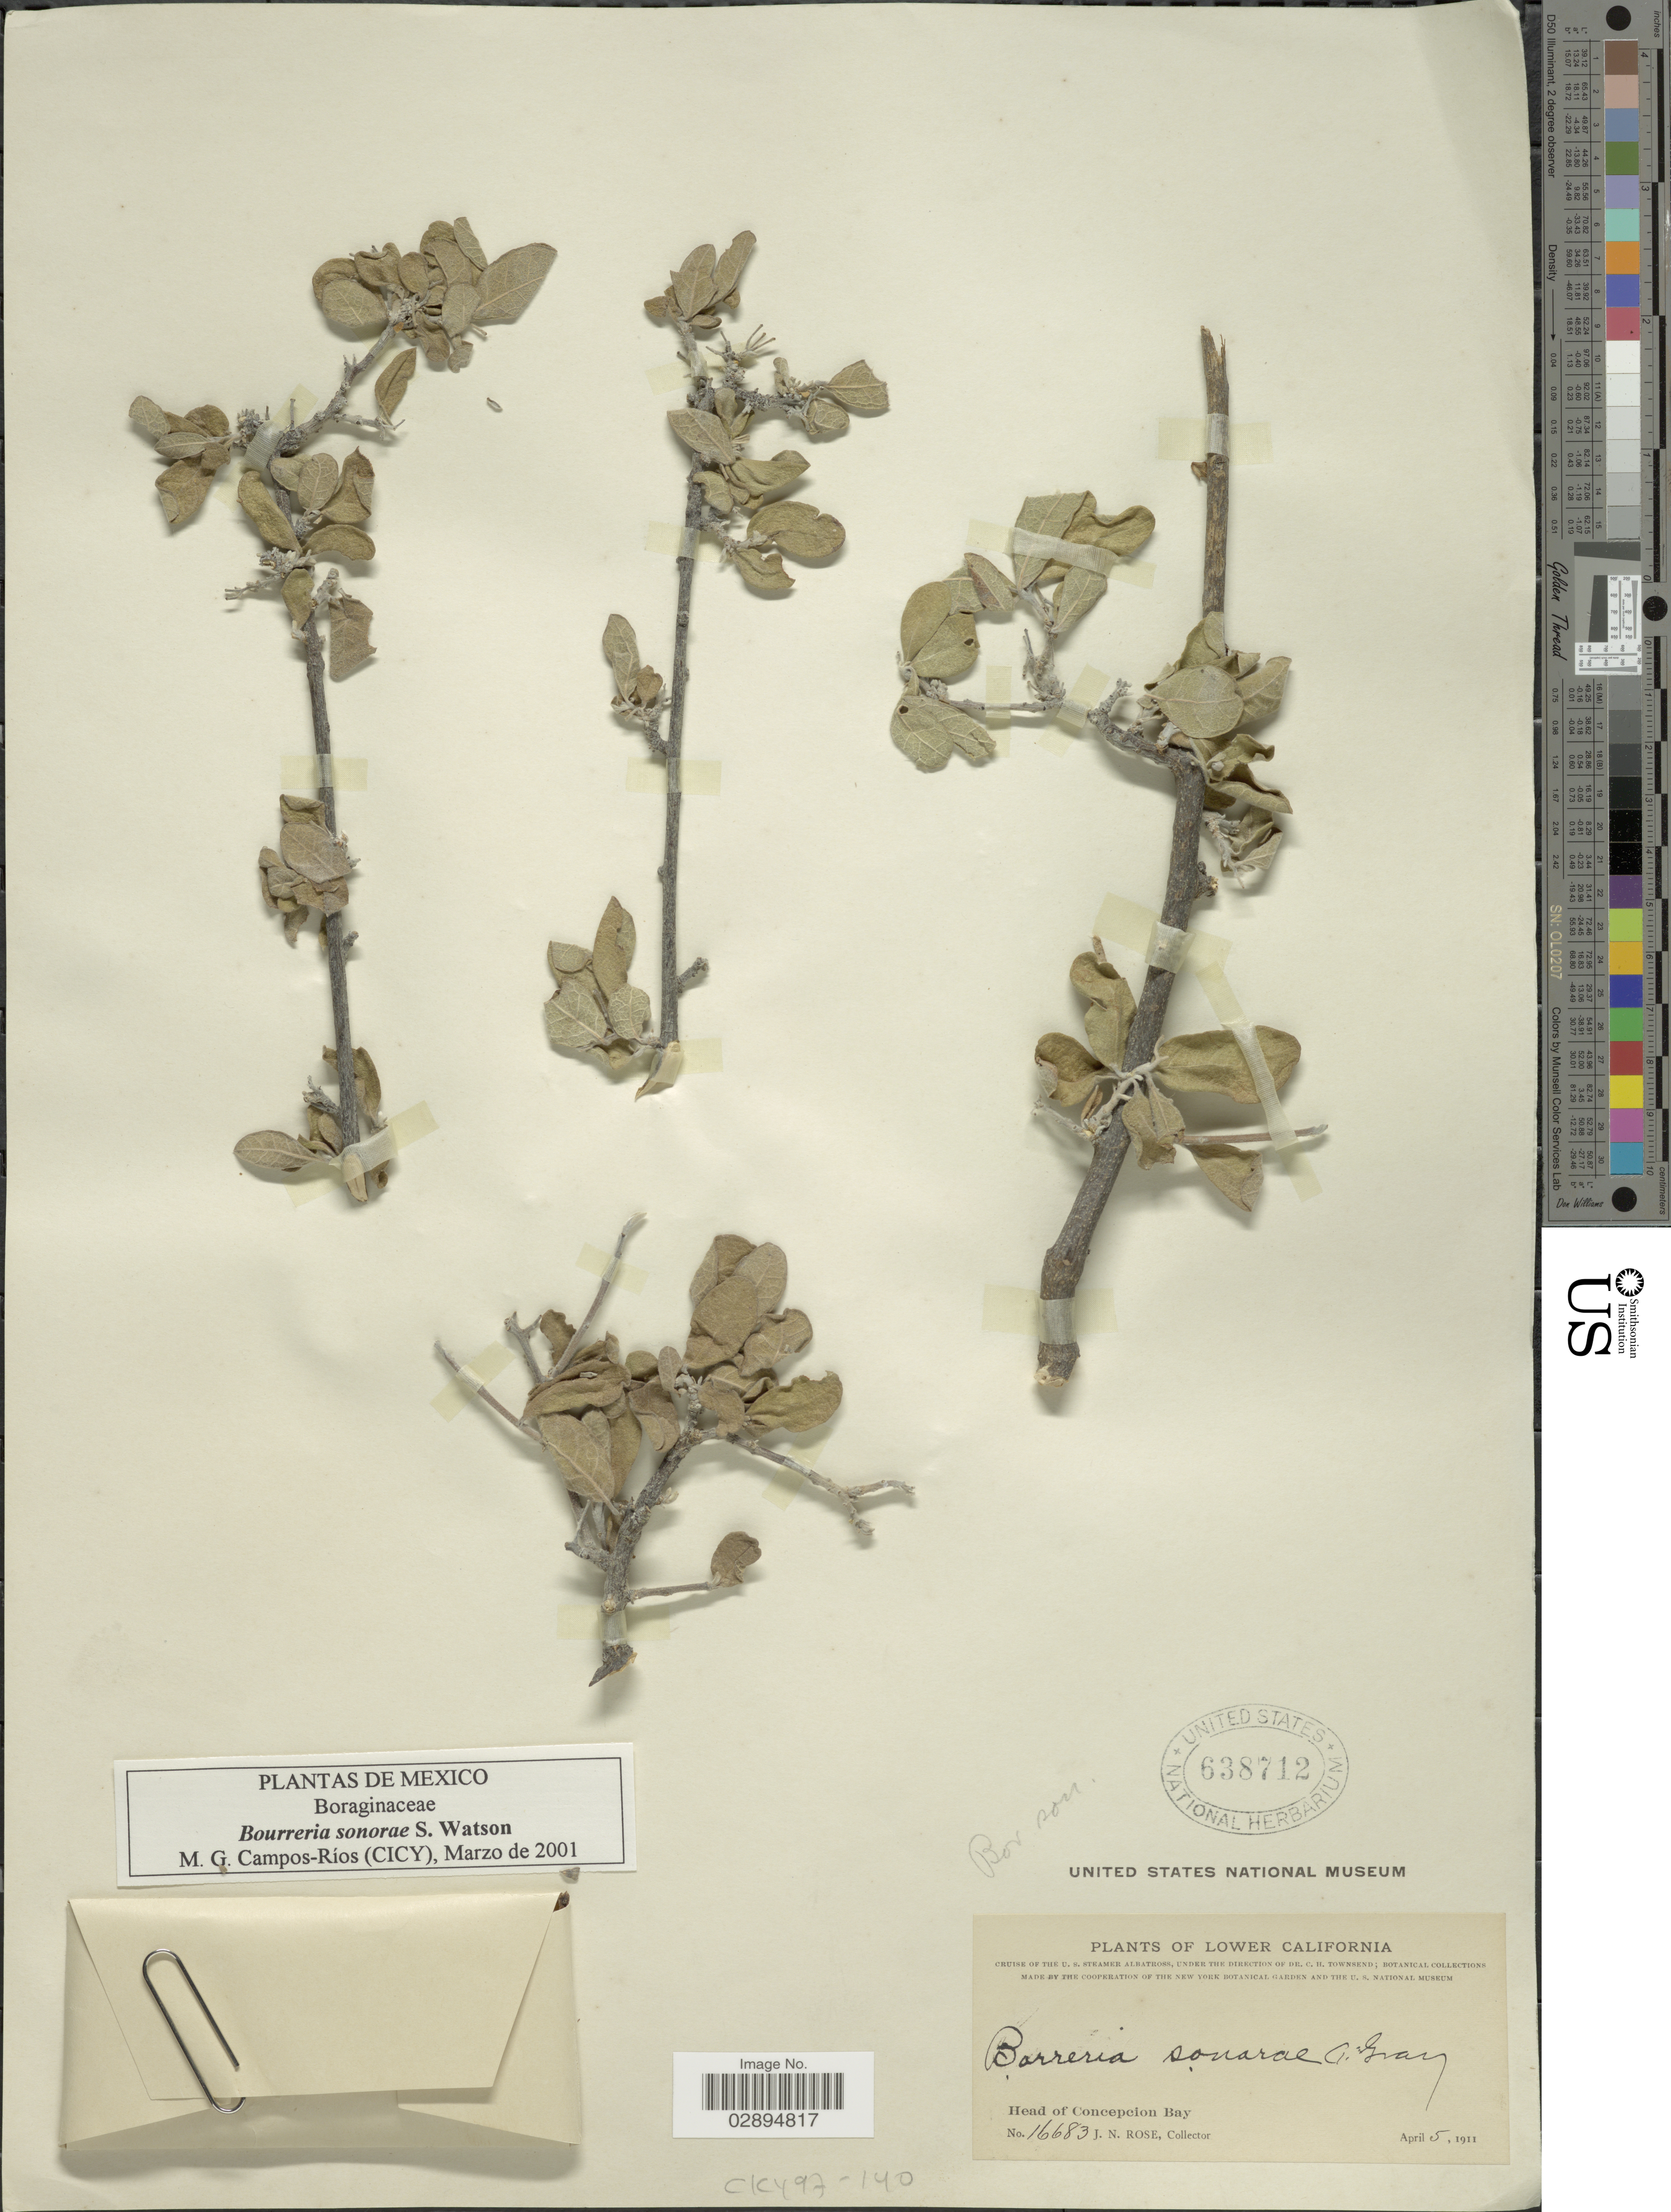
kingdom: Plantae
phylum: Tracheophyta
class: Magnoliopsida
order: Boraginales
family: Ehretiaceae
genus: Bourreria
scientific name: Bourreria sonorae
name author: S. Watson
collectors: J. N. Rose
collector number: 16683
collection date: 1911-04-05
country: Mexico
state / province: Baja California Sur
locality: Lower California. Head of Concepcion Bay.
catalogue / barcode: US 638712